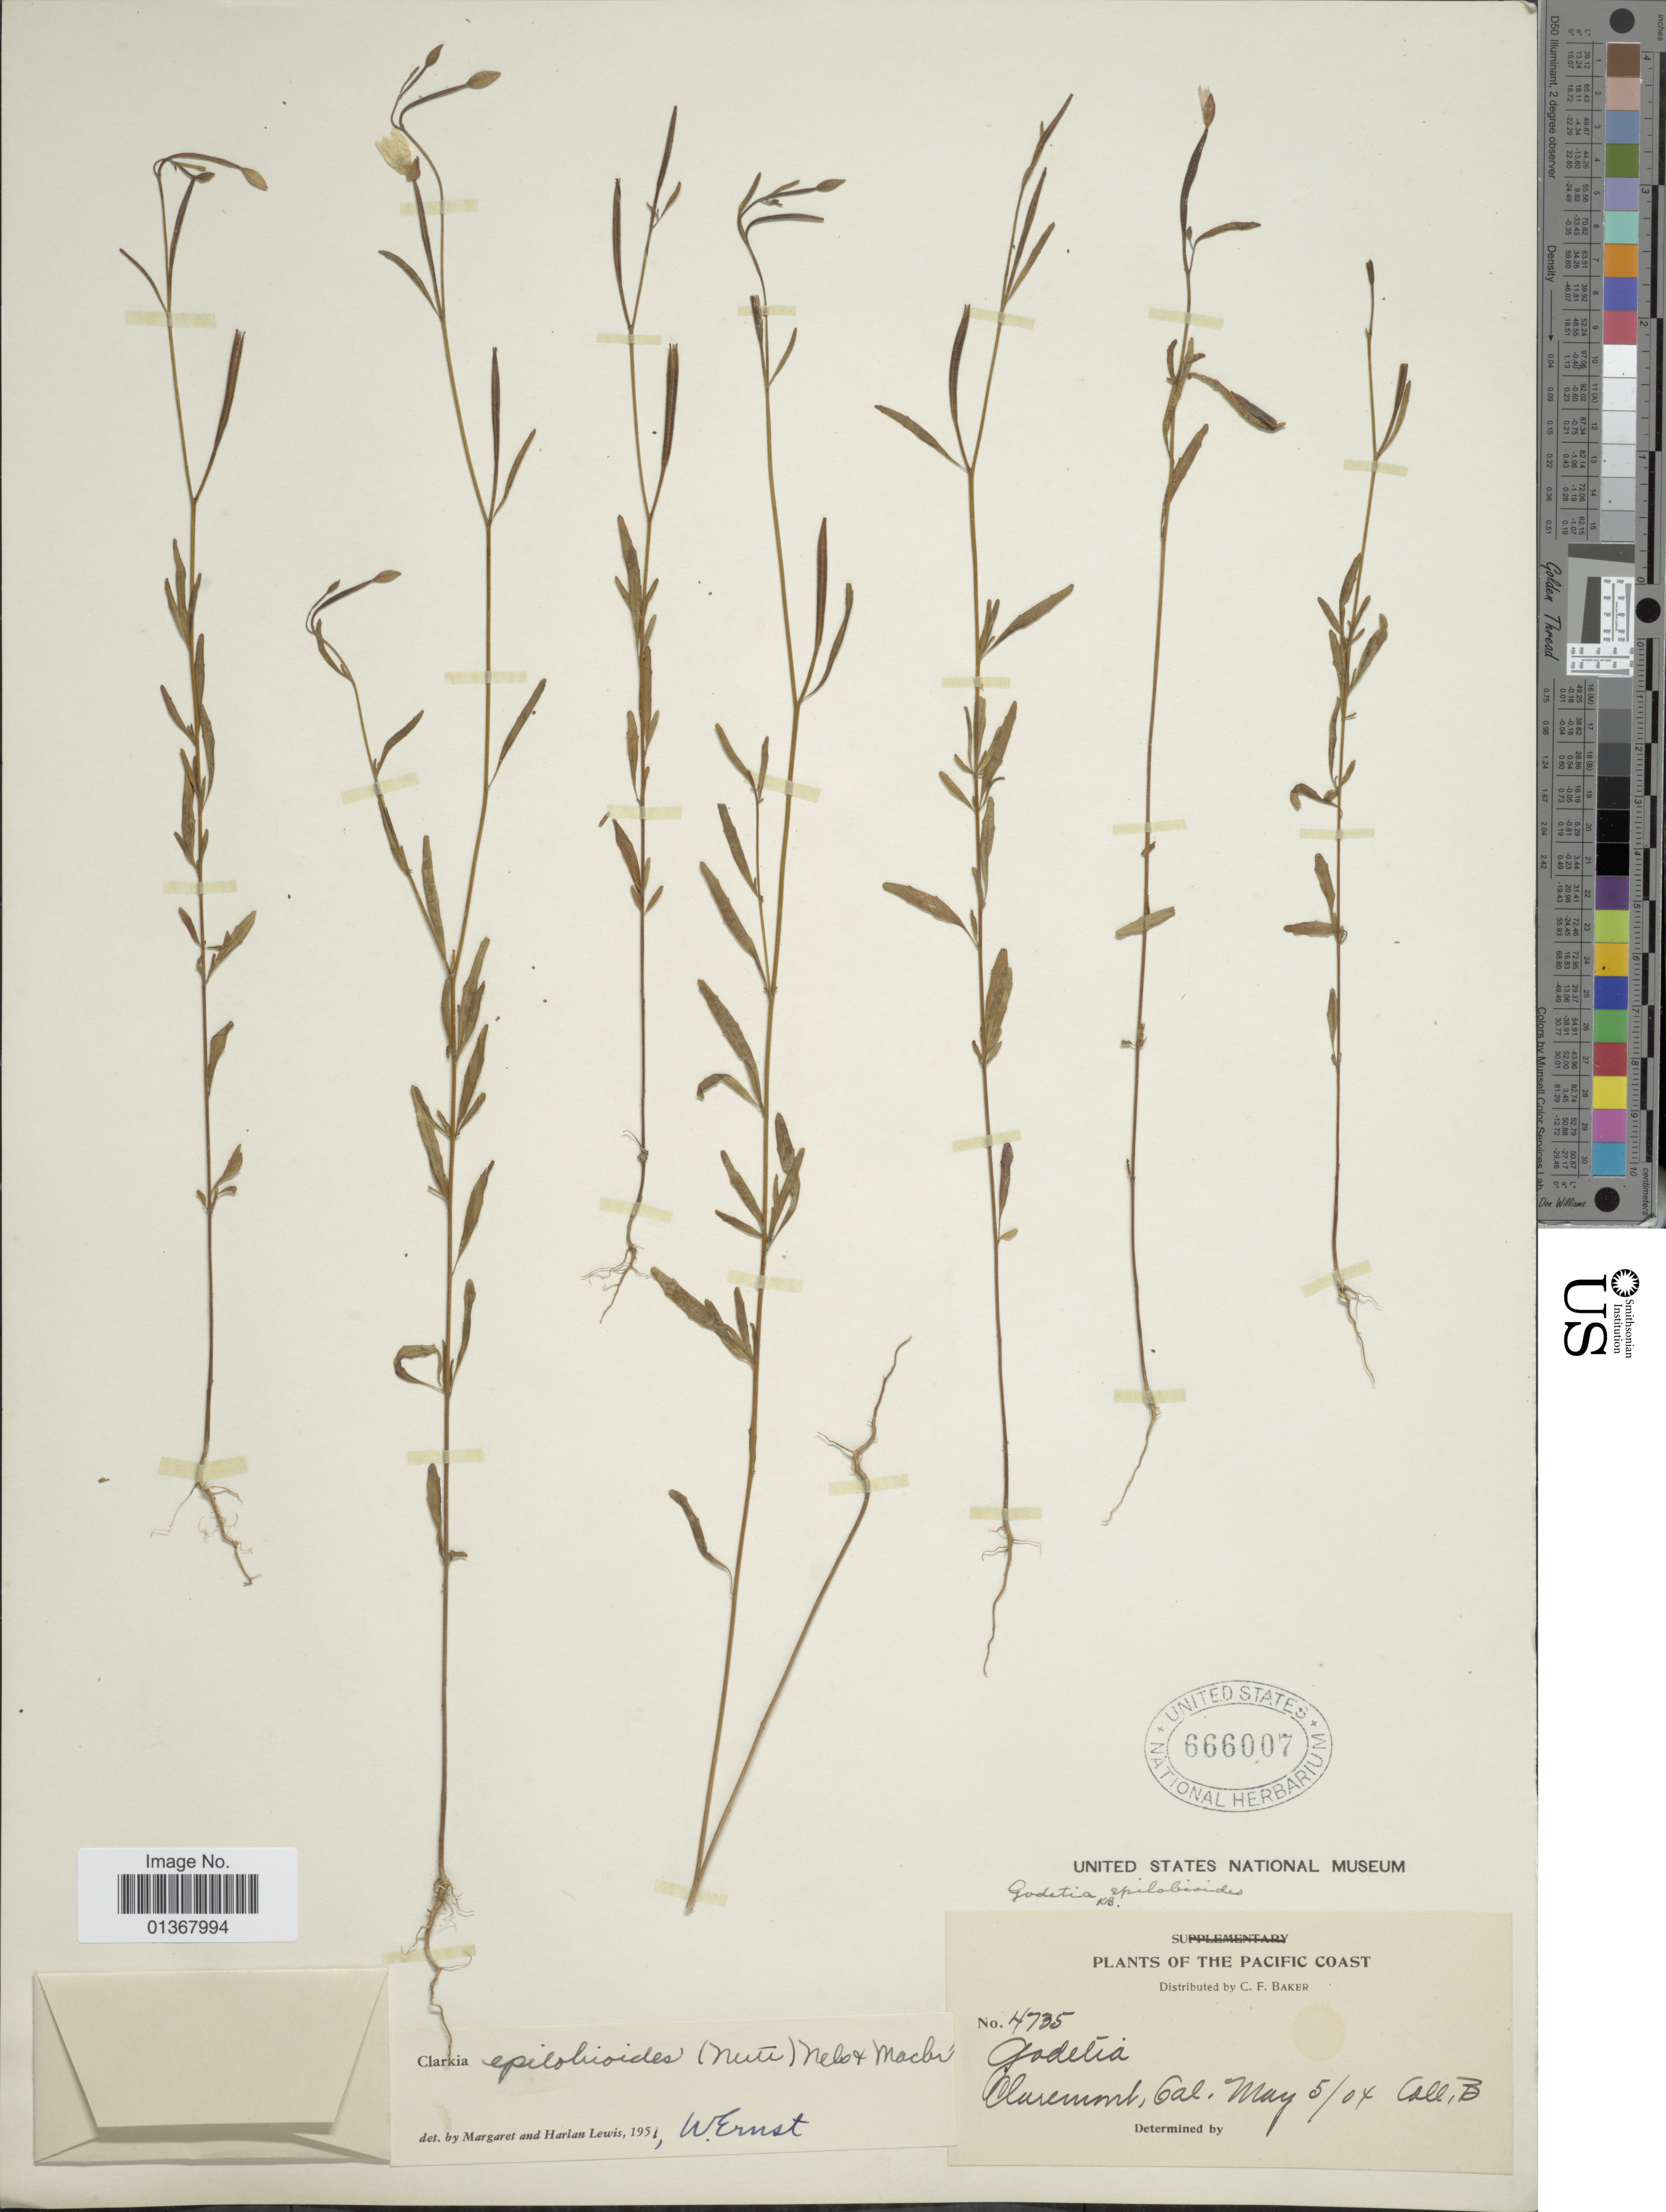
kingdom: Plantae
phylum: Tracheophyta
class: Magnoliopsida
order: Myrtales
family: Onagraceae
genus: Clarkia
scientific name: Clarkia epilobioides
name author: (Nutt. ex Torr. & A. Gray) A. Nelson & J.F. Macbr.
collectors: C. F. Baker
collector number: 4735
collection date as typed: Transcribed d/m/y: 5/5/4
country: United States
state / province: California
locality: Pacific Coast. Claremont, Cal.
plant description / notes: Corrected "Claremb" to "Claremont, Cal."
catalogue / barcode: US 666007